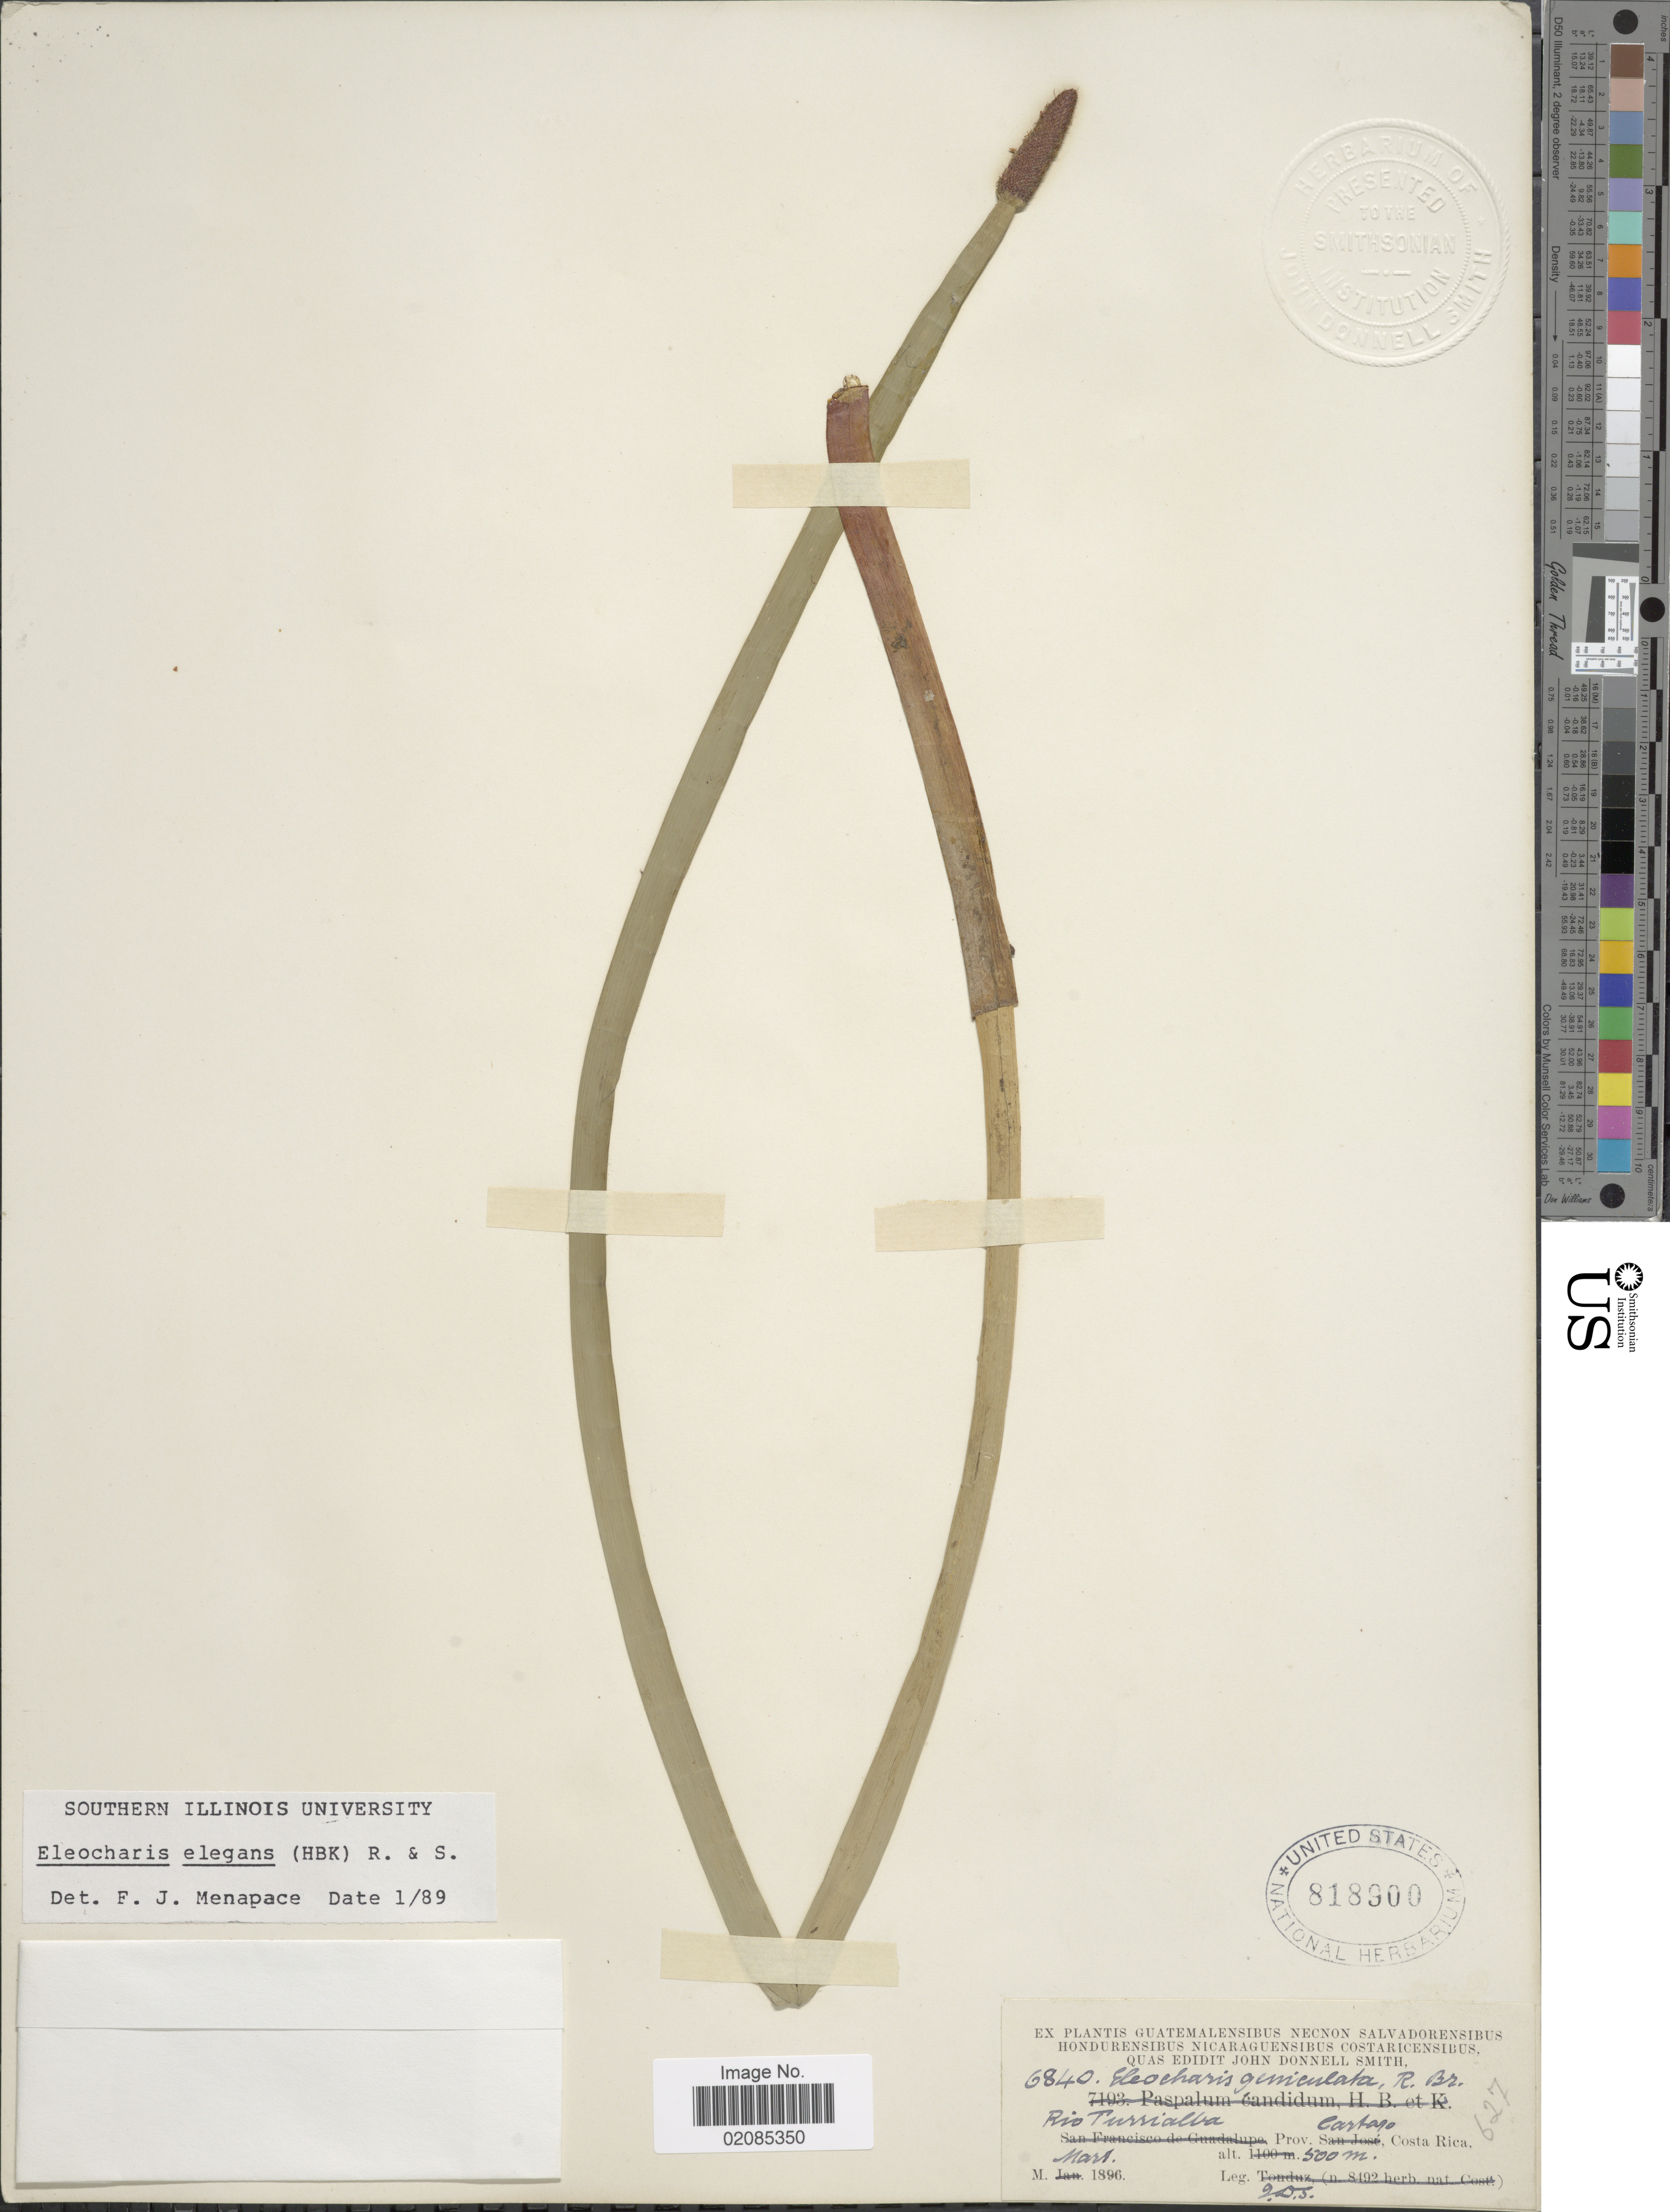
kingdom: Plantae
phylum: Tracheophyta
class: Liliopsida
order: Poales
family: Cyperaceae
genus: Eleocharis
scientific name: Eleocharis elegans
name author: (Kunth) Roem. & Schult.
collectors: J. Donnell Smith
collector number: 6840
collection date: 1896-03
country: Costa Rica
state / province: Cartago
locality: Rio Turrialba. Prov. Cartago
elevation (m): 500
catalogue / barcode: US 818900